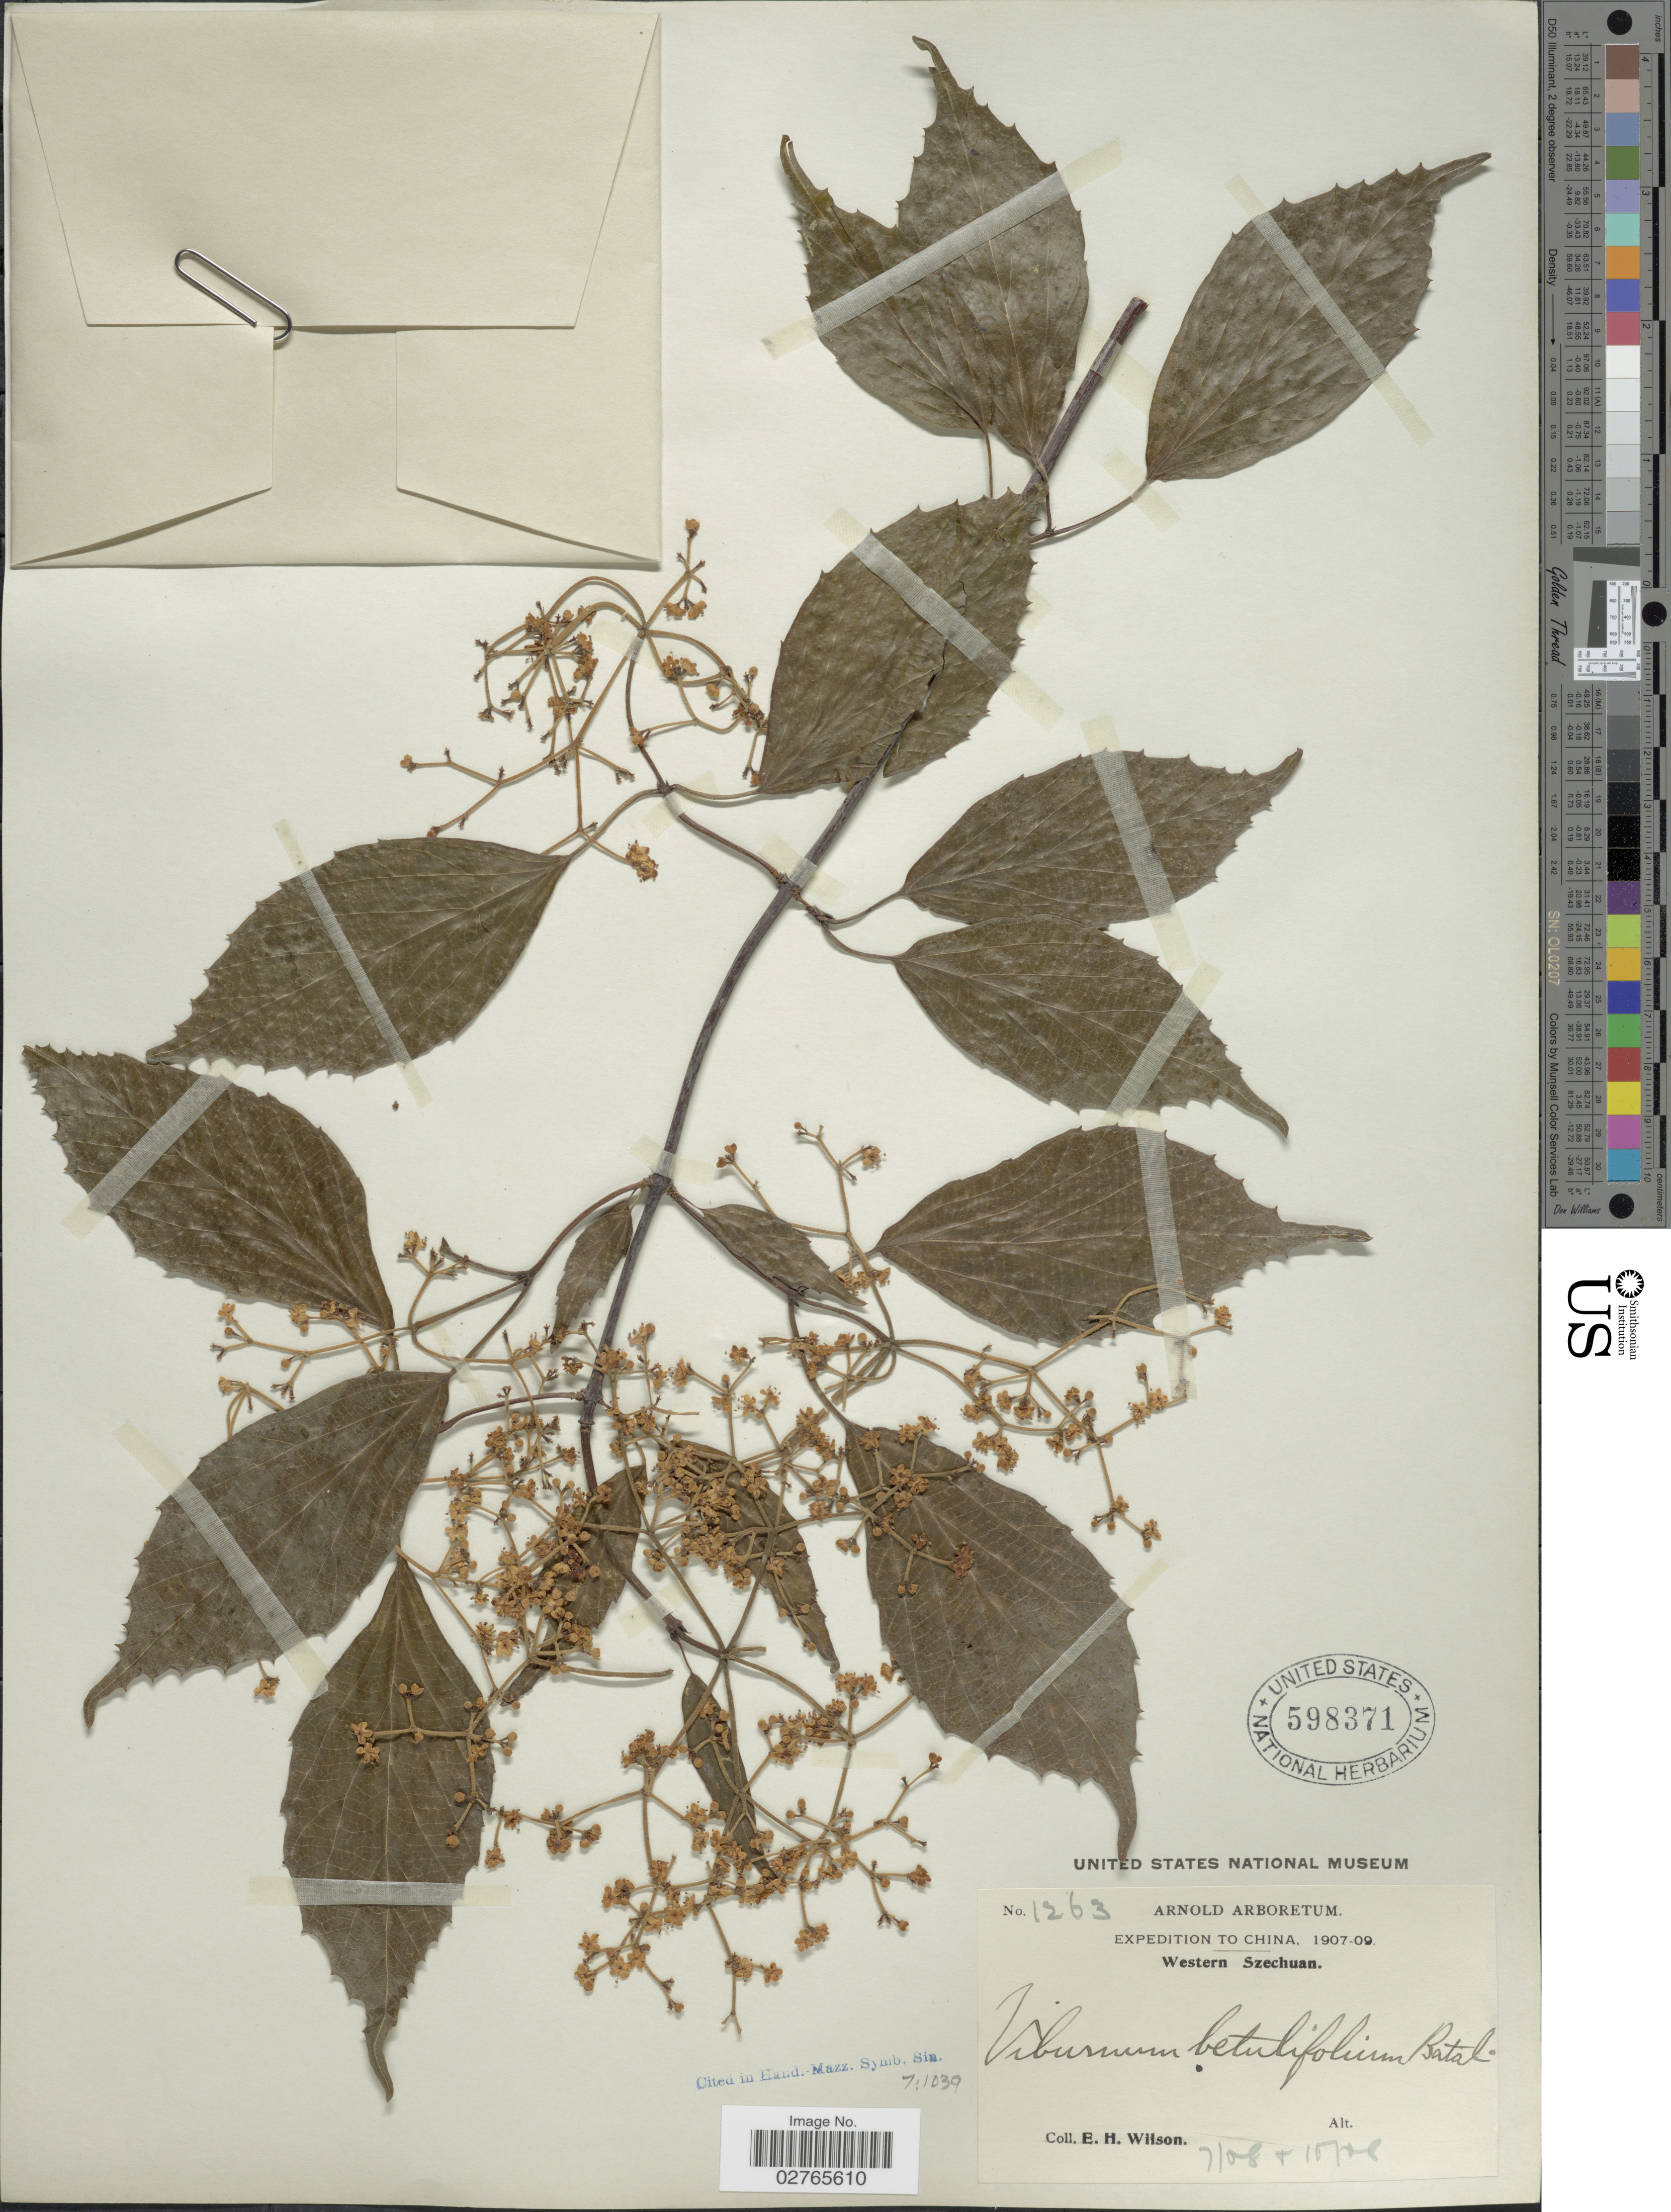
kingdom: Plantae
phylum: Tracheophyta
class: Magnoliopsida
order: Dipsacales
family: Viburnaceae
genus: Viburnum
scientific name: Viburnum betulifolium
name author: Batalin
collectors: E. Wilson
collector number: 1263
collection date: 1908-07/1908-10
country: China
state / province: Sichuan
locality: Western Szechuan.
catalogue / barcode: US 598371